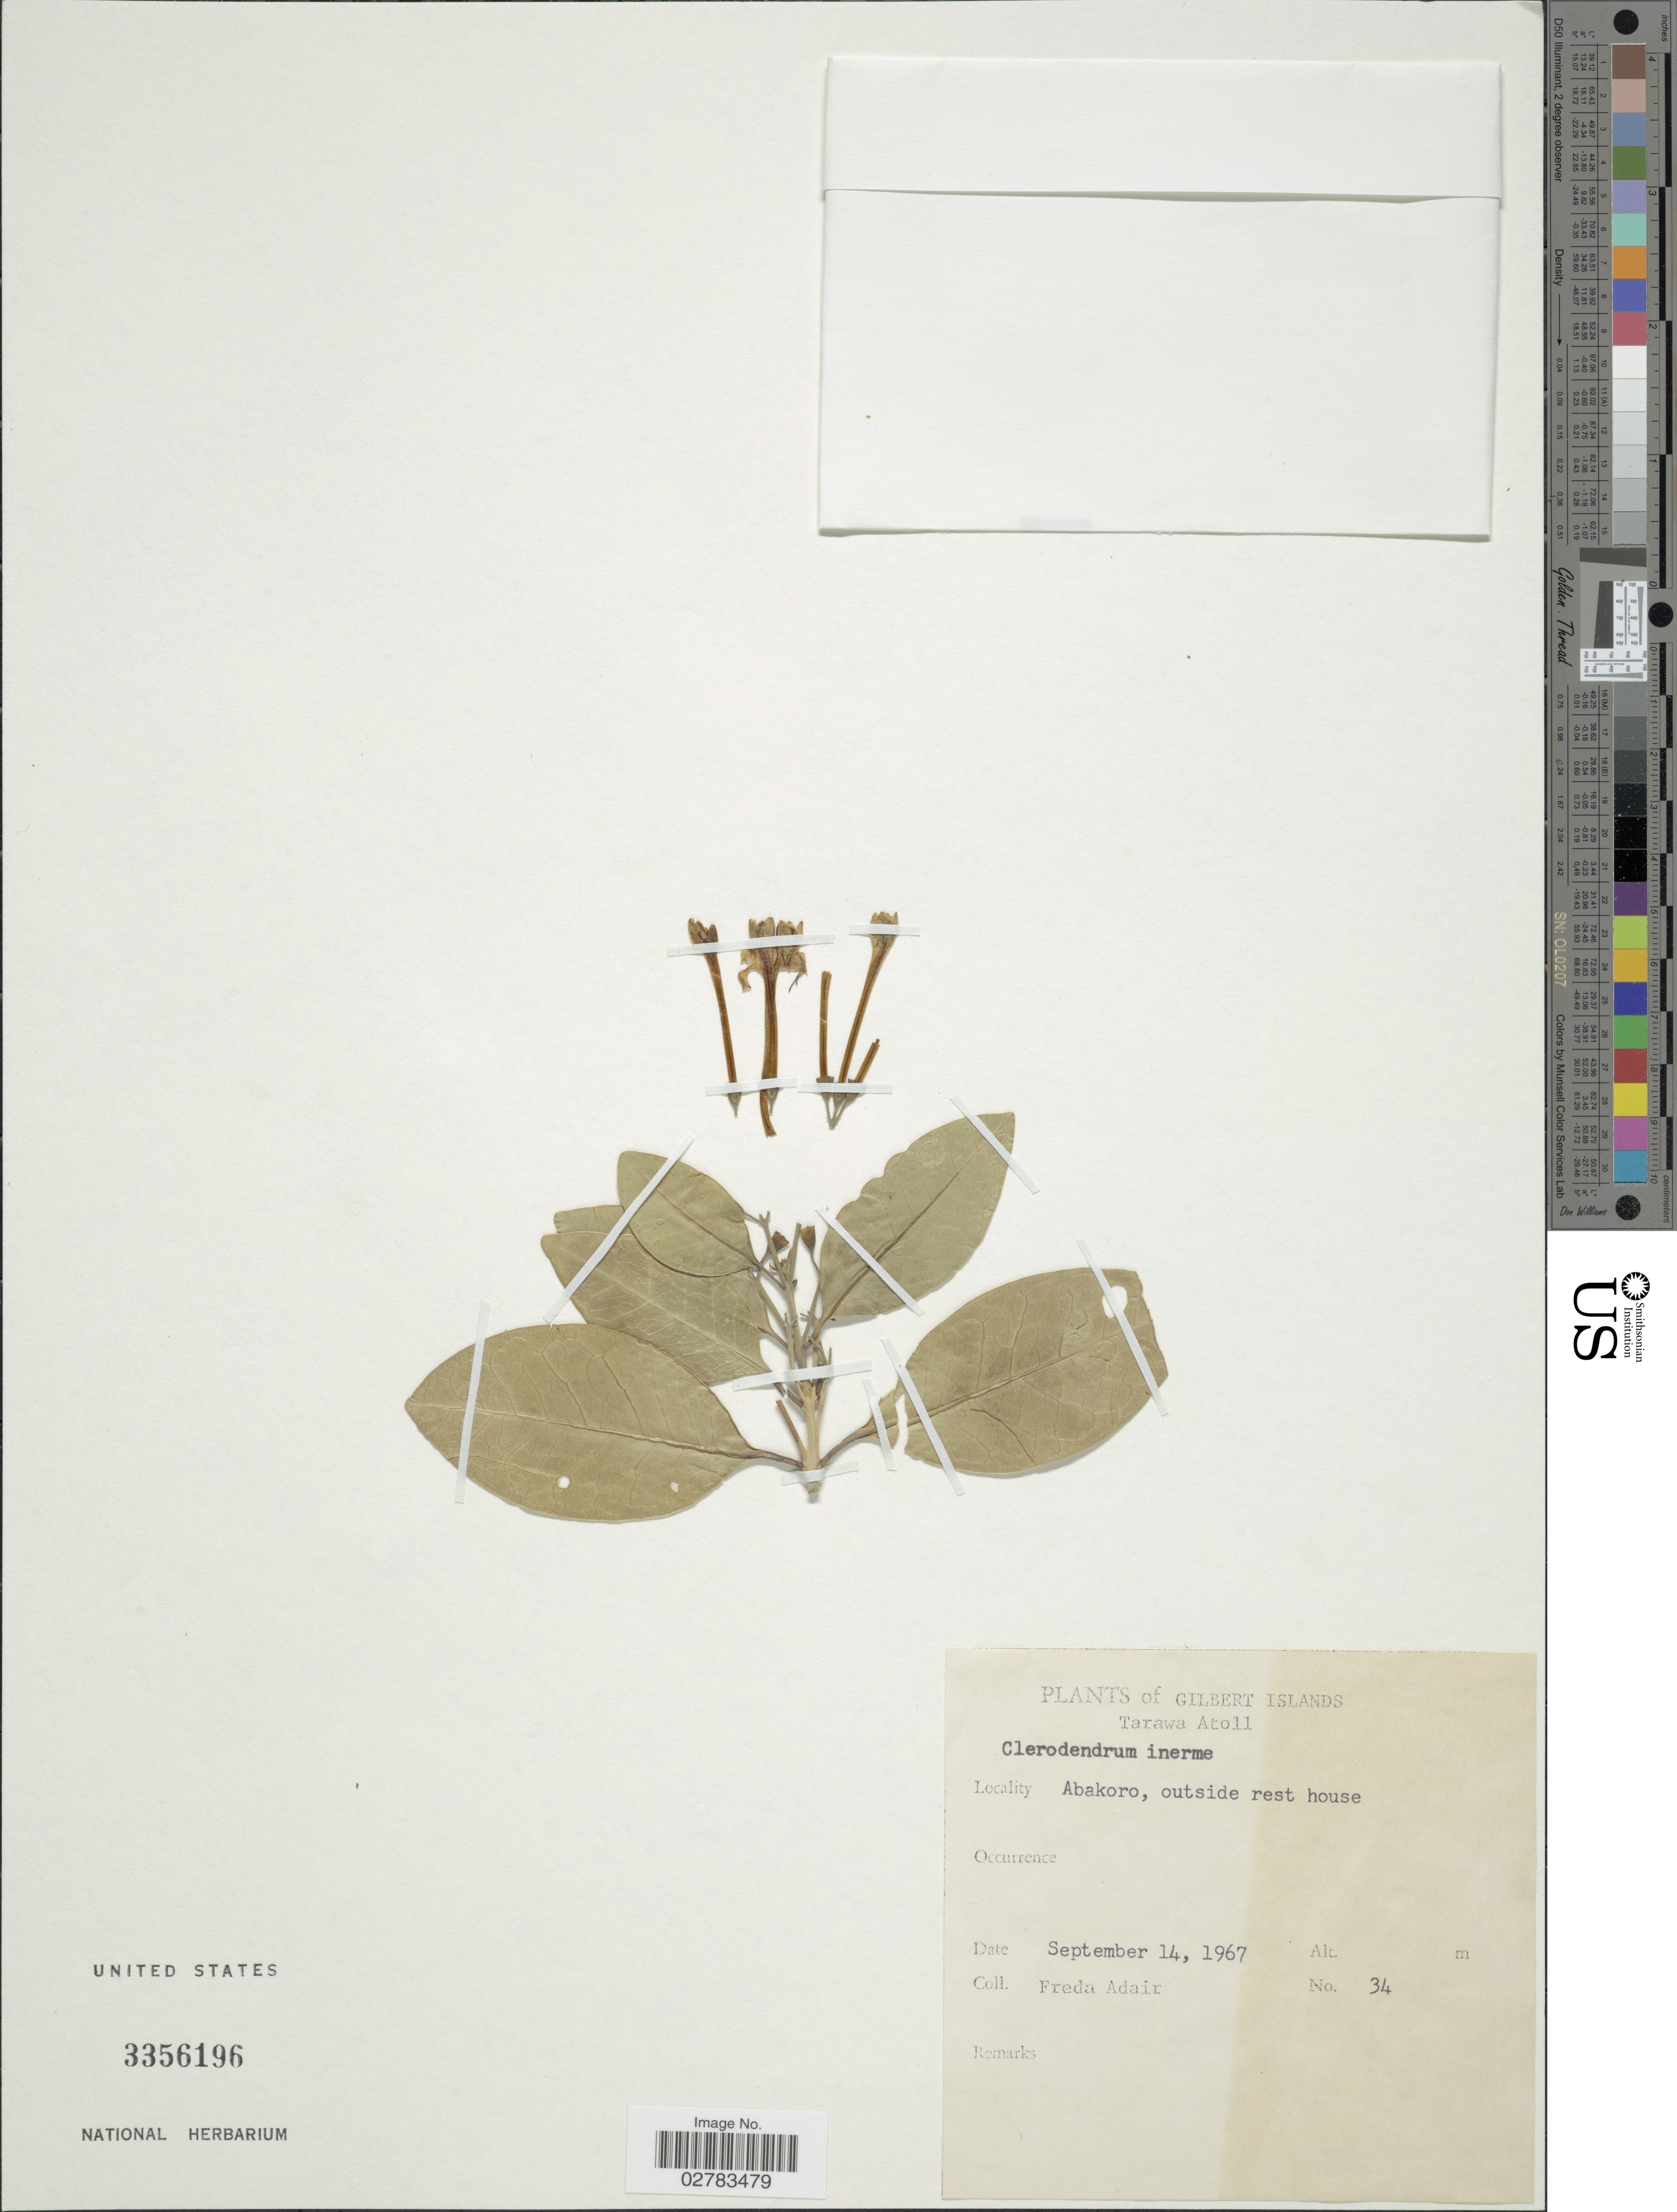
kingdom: Plantae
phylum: Tracheophyta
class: Magnoliopsida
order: Lamiales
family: Lamiaceae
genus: Clerodendrum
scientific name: Clerodendrum inerme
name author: (L.) Gaertn.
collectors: F. Adair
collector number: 34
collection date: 1967-09-14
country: Kiribati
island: Tarawa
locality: Gilbert Islands, Tarawa Atoll, Abakoro, outside rest house.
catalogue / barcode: US 3356196